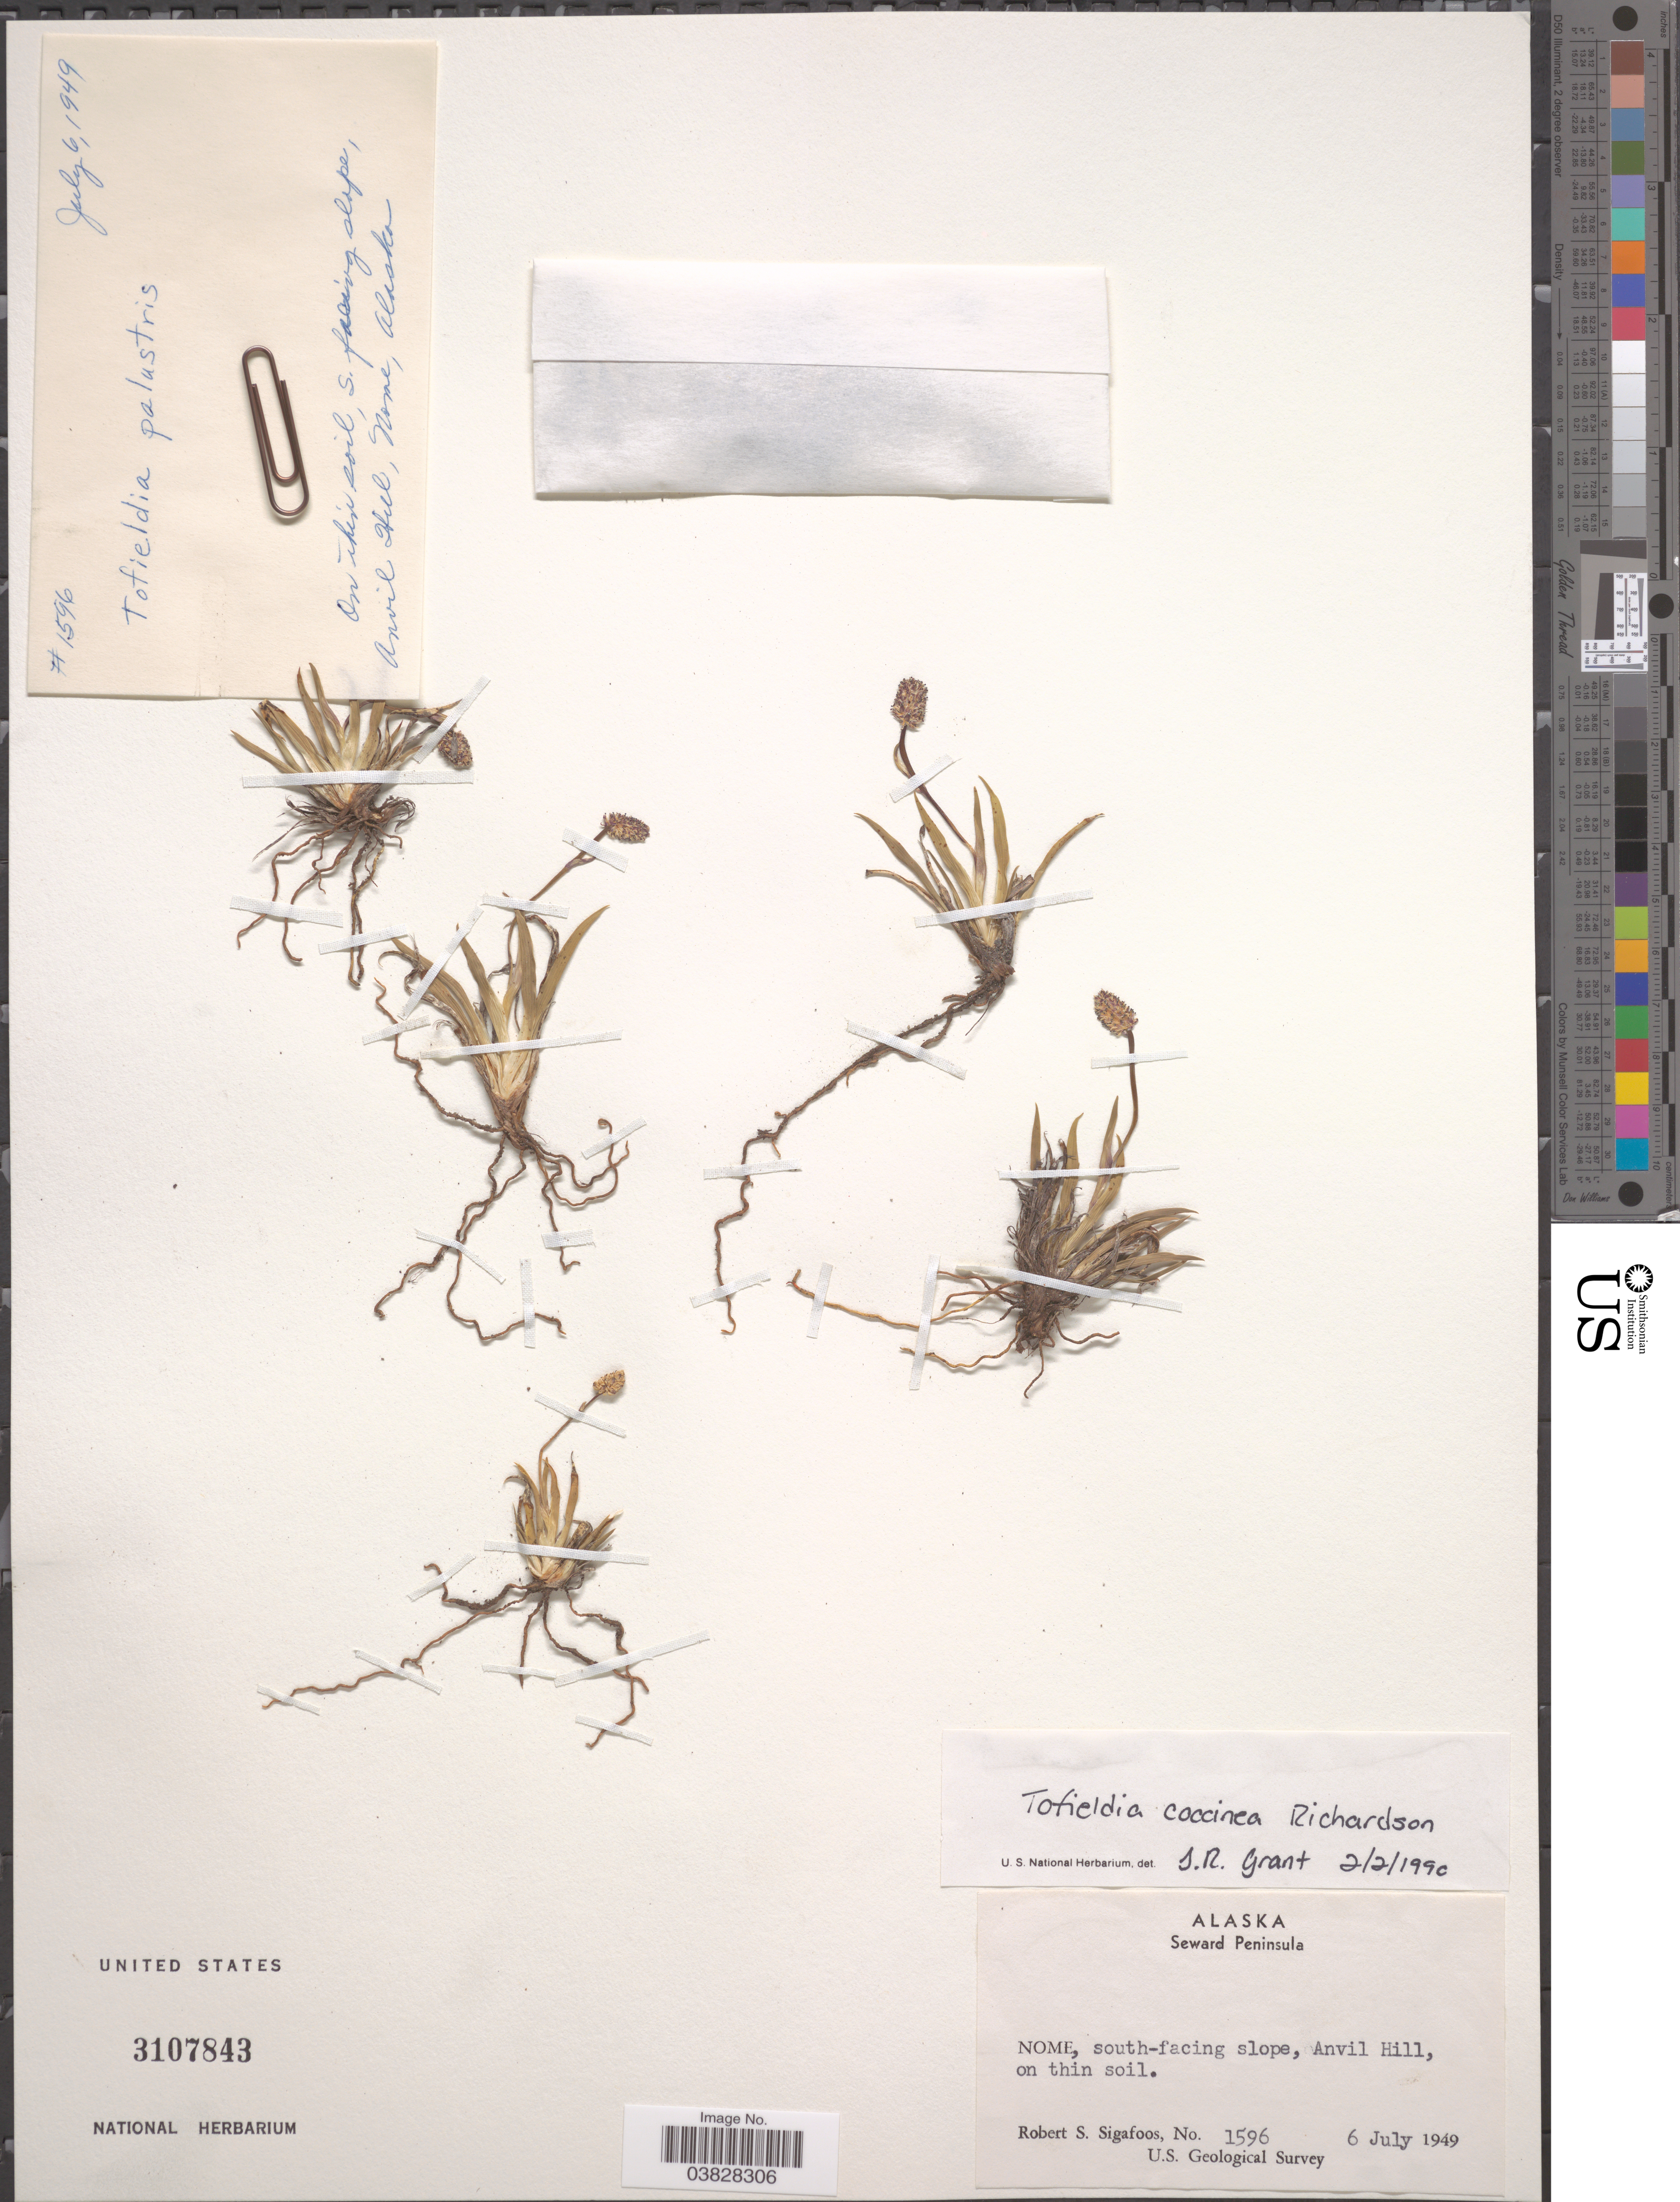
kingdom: Plantae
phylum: Tracheophyta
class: Liliopsida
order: Alismatales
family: Tofieldiaceae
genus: Tofieldia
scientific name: Tofieldia coccinea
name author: Richardson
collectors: R. Sigafoos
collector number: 1596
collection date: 1949-07-06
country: United States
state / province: Alaska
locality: Seward Peninsula. Nome, south-facing slope, Anvil Hill.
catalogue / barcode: US 3107843